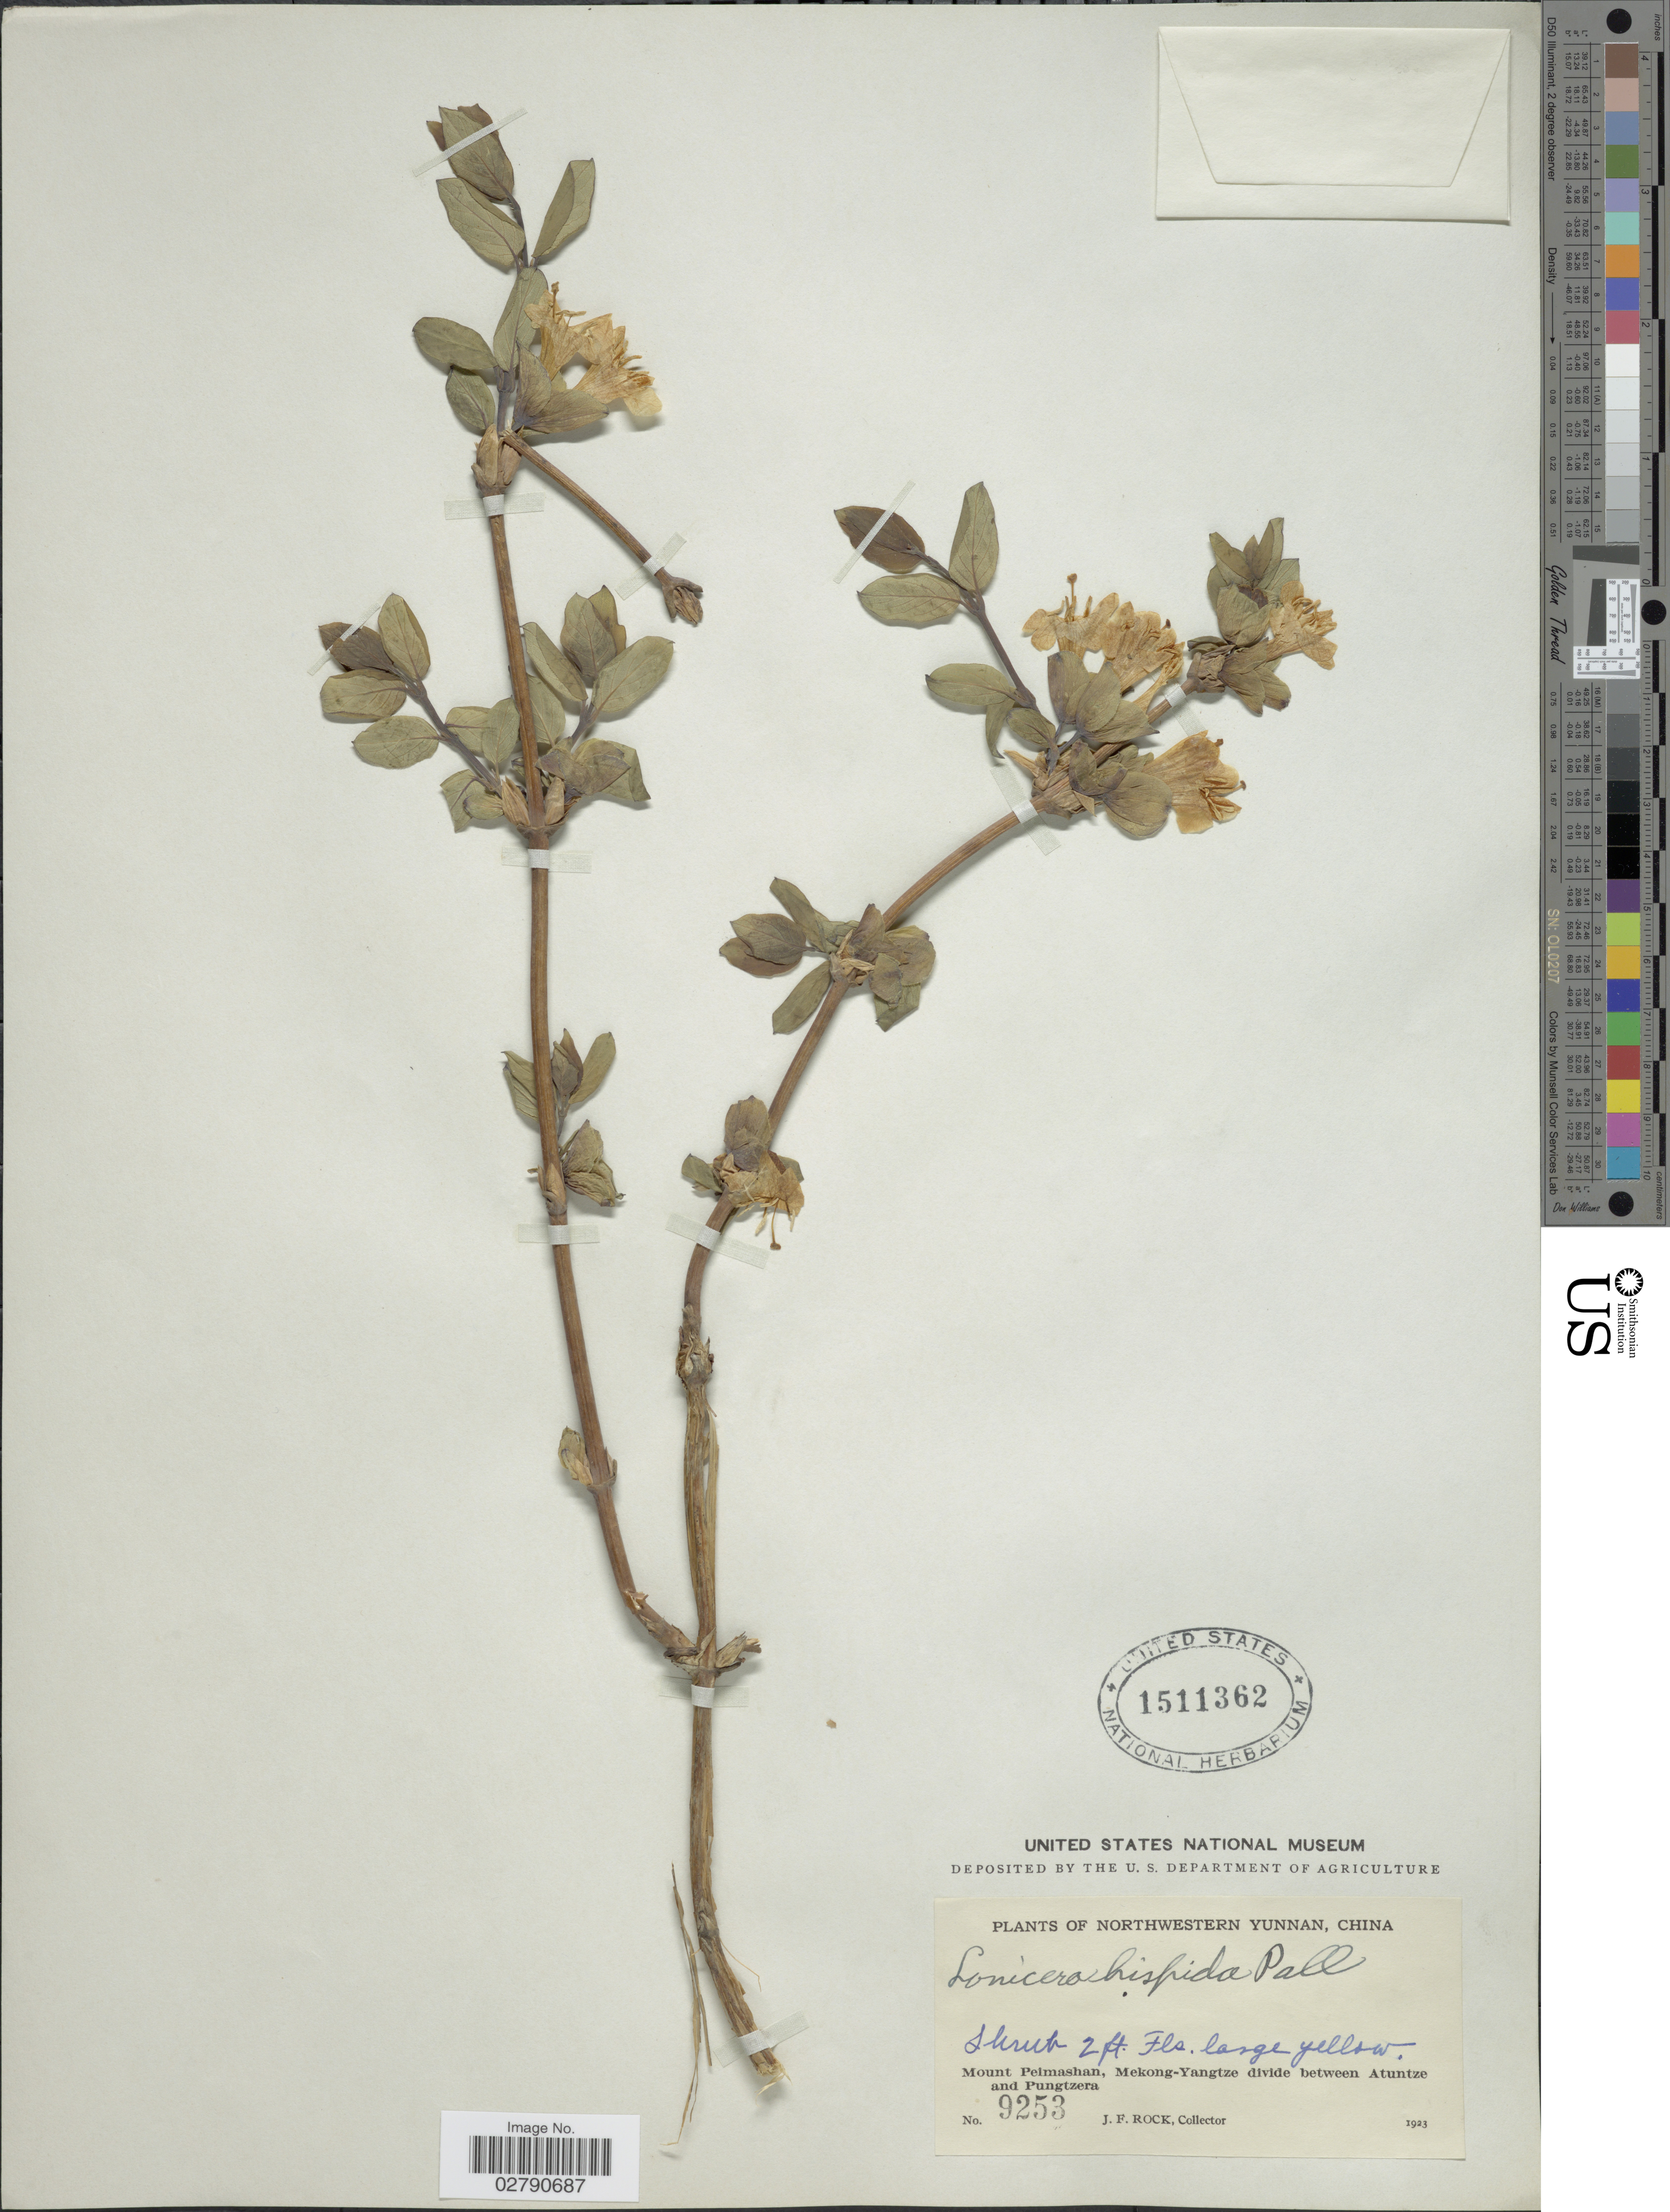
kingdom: Plantae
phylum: Tracheophyta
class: Magnoliopsida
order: Dipsacales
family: Caprifoliaceae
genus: Lonicera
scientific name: Lonicera hispida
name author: Pall. ex Roem. & Schult.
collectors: J. Rock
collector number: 9253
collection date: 1923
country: China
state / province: Yunnan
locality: Northwestern Yunnan. Mount Peimashan, Mekong-Yangtze divide between Atuntze and Pungtzera.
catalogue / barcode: US 1511362